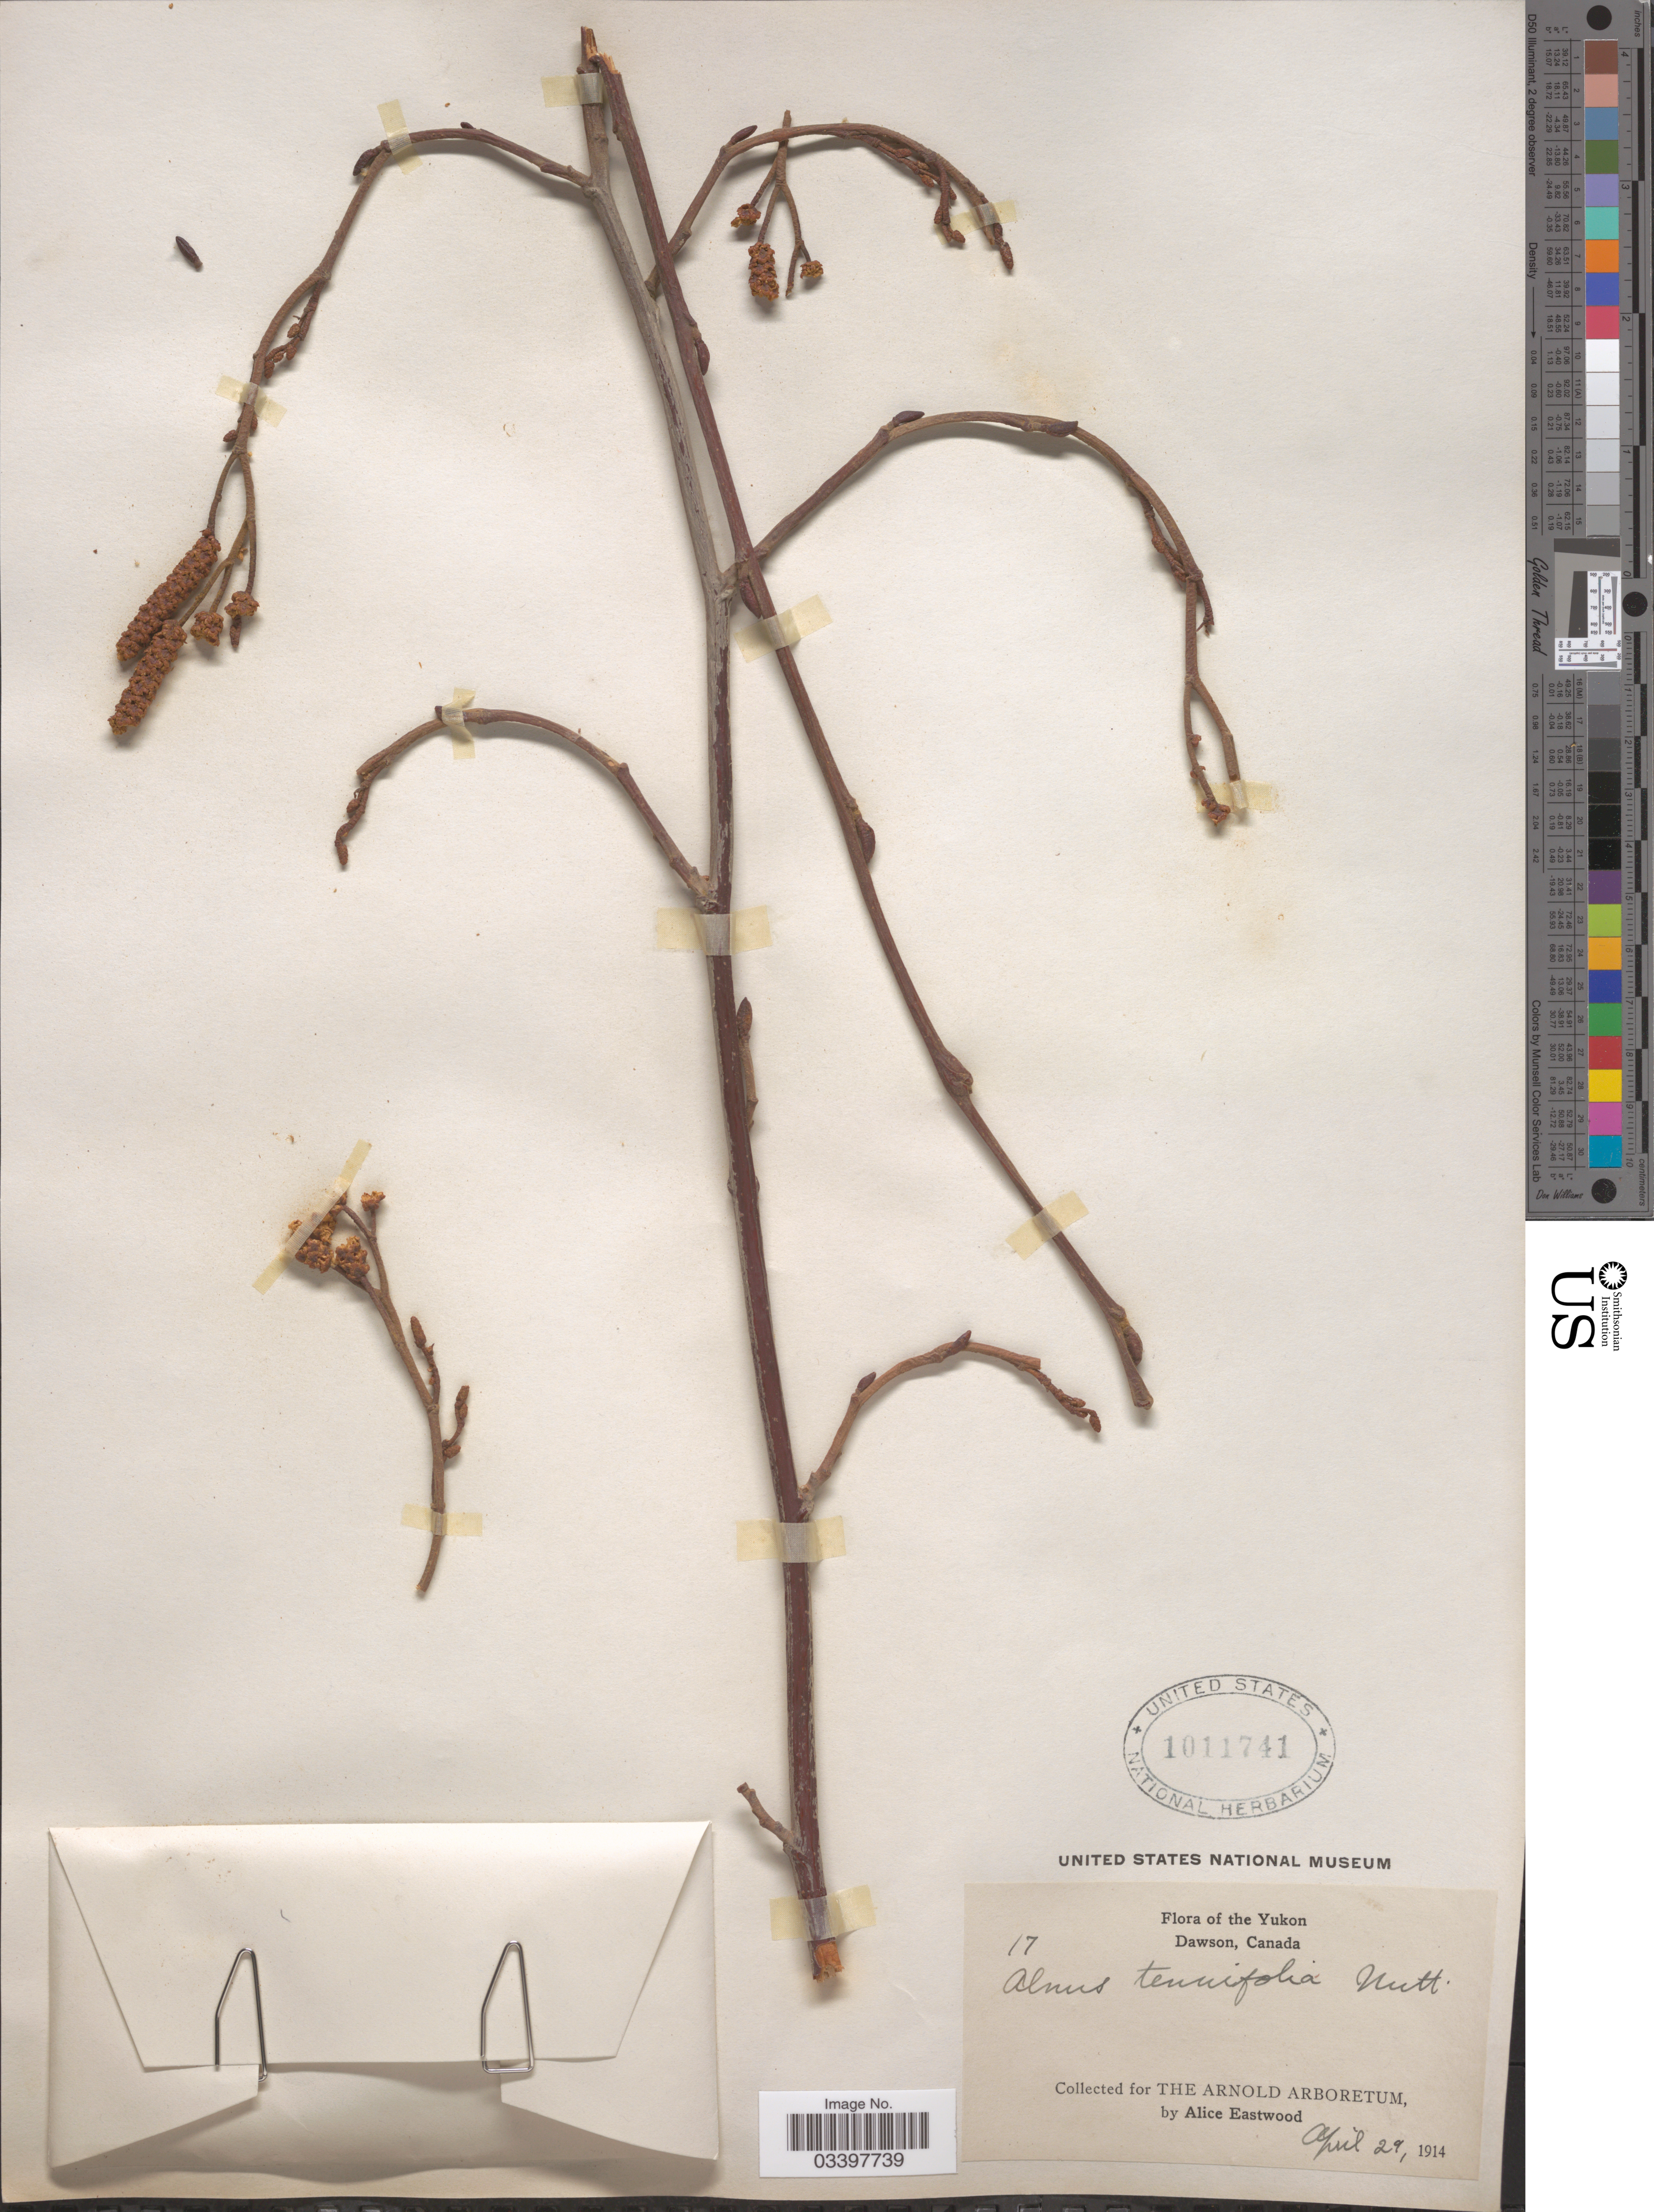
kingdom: Plantae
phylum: Tracheophyta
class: Magnoliopsida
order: Fagales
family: Betulaceae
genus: Alnus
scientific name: Alnus incana subsp. rugosa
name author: (Du Roi) R.T. Clausen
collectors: A. Eastwood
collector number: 17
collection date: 1914-04-29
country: Canada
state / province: Yukon Territory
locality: The Yukon, Dawson.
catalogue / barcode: US 1011741